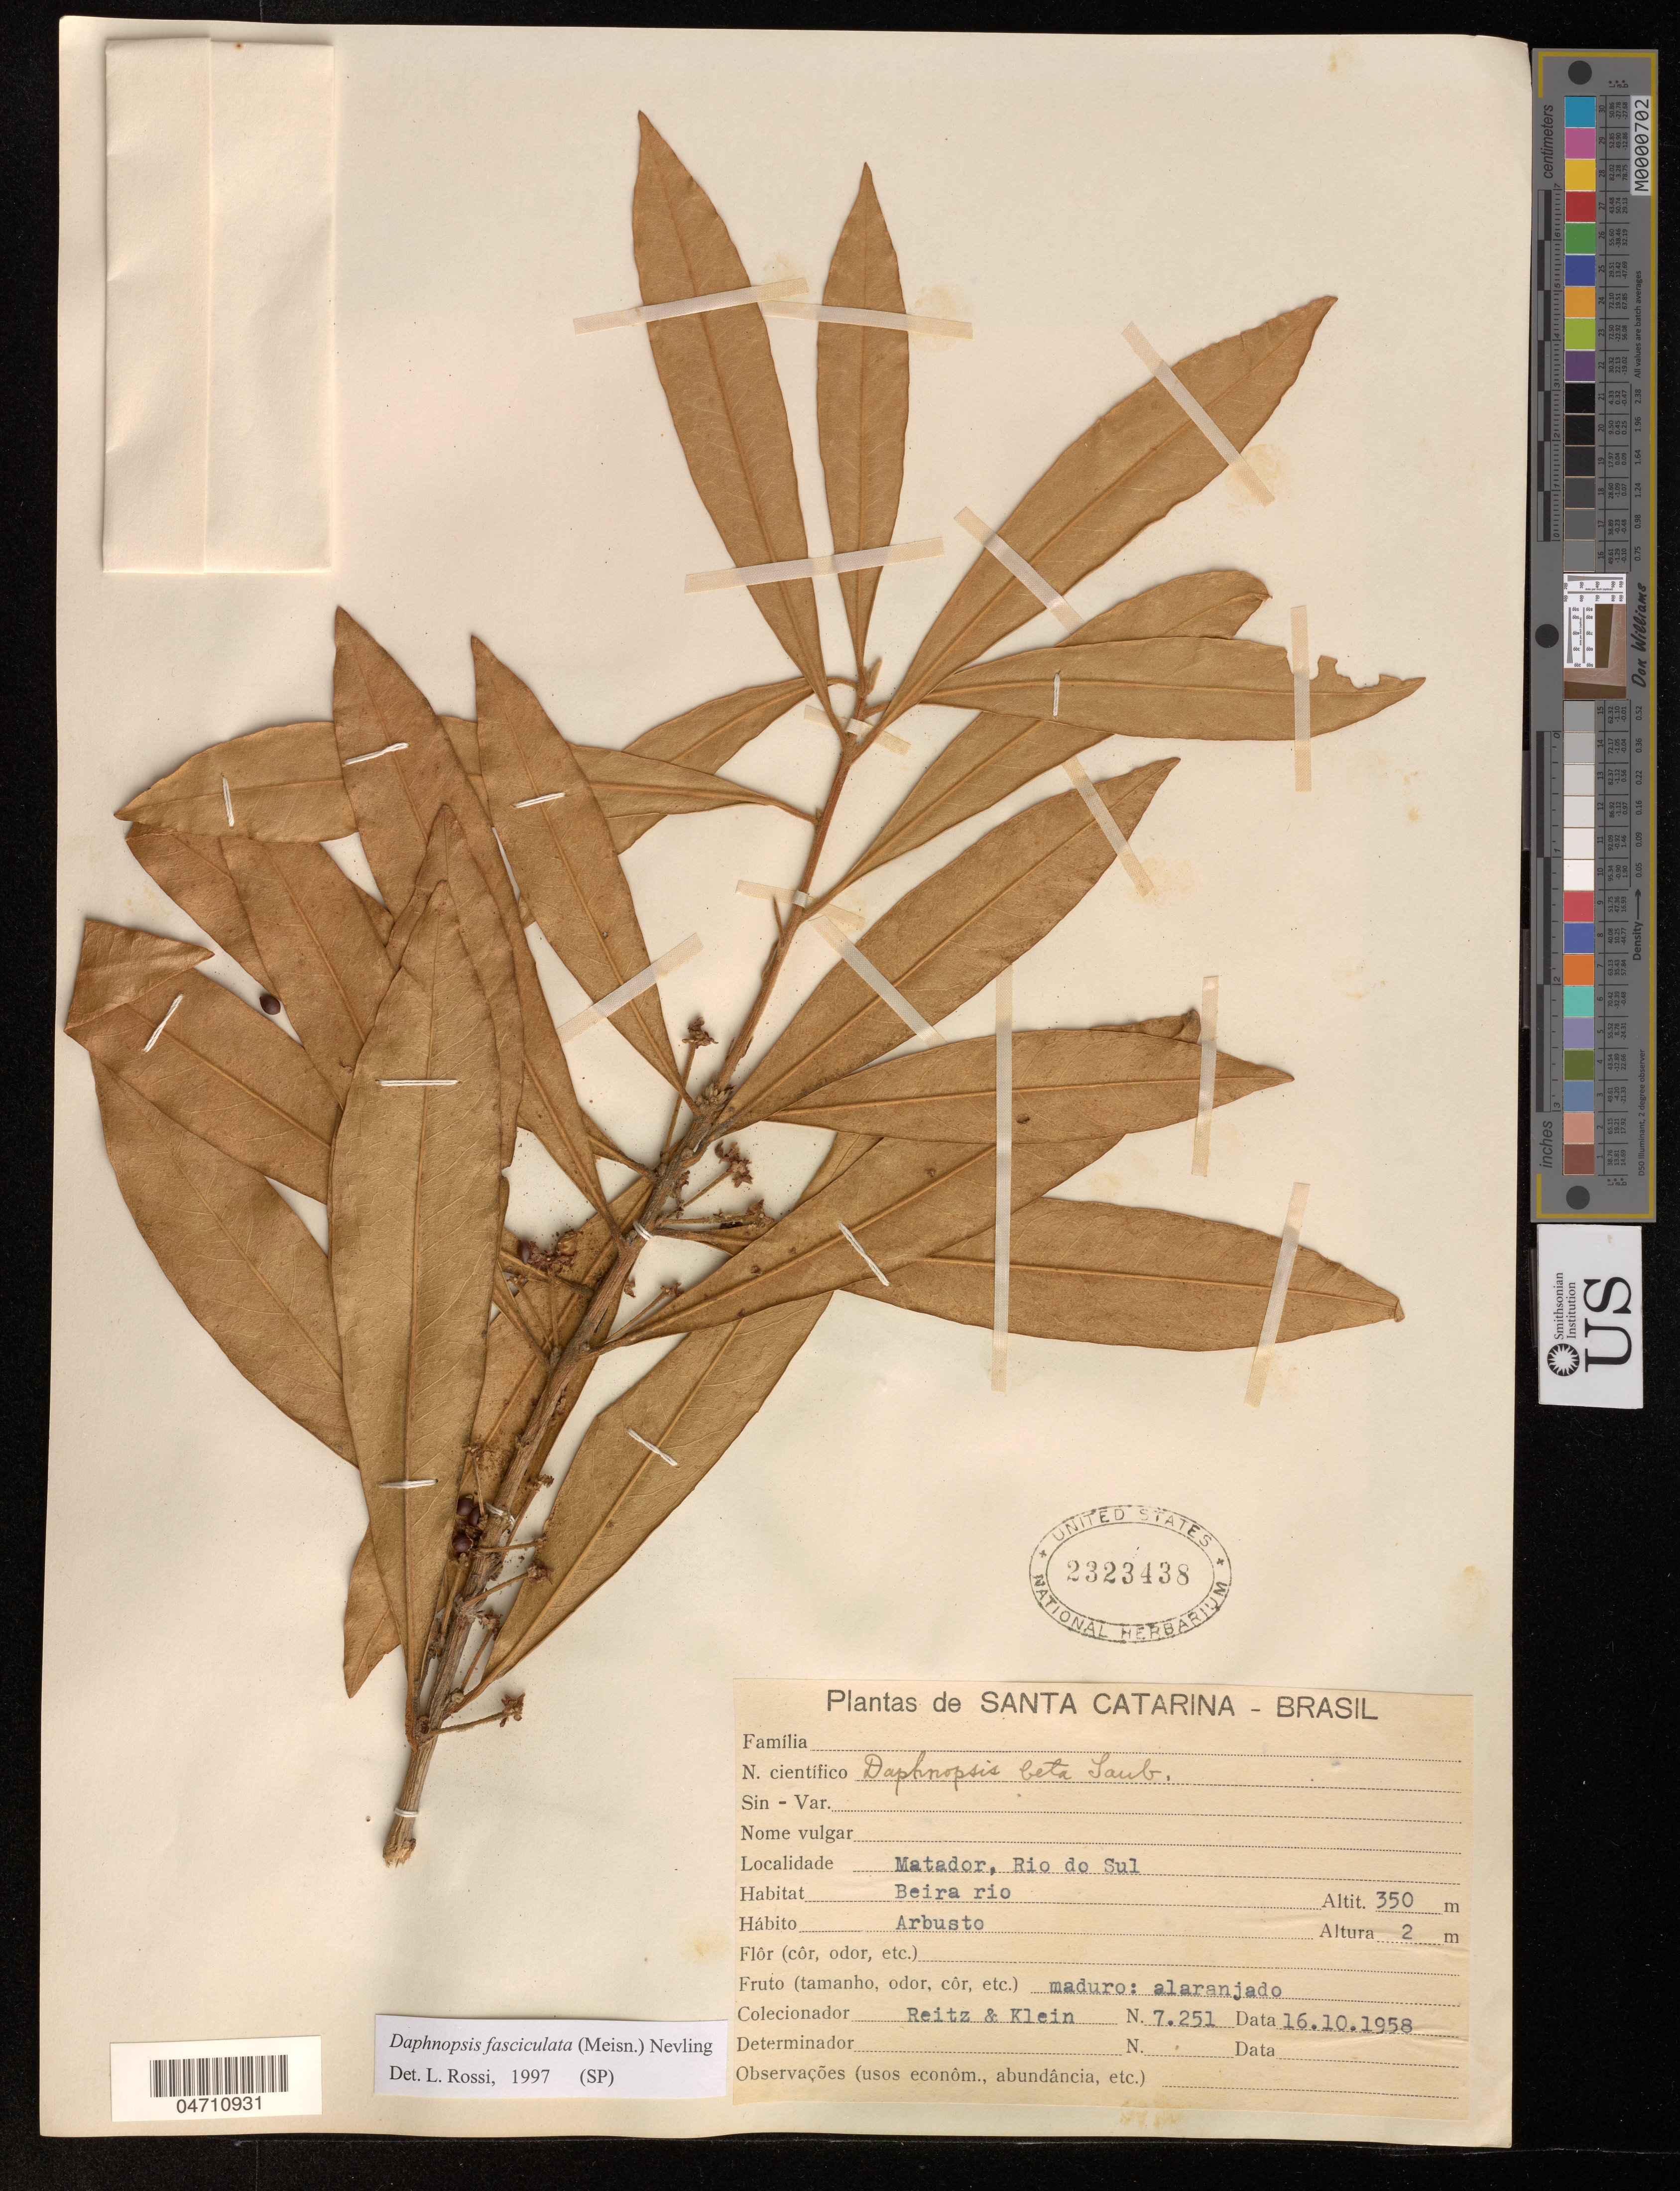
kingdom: Plantae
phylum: Tracheophyta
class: Magnoliopsida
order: Malvales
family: Thymelaeaceae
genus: Daphnopsis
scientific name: Daphnopsis fasciculata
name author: (R. Meissn.) Nevl.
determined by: Rossi, L.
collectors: R. Reitz & R. M. Klein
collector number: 7251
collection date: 1958-10-16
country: Brazil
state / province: Santa Catarina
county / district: Rio do Sul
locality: Matador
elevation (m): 350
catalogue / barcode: US 2323438